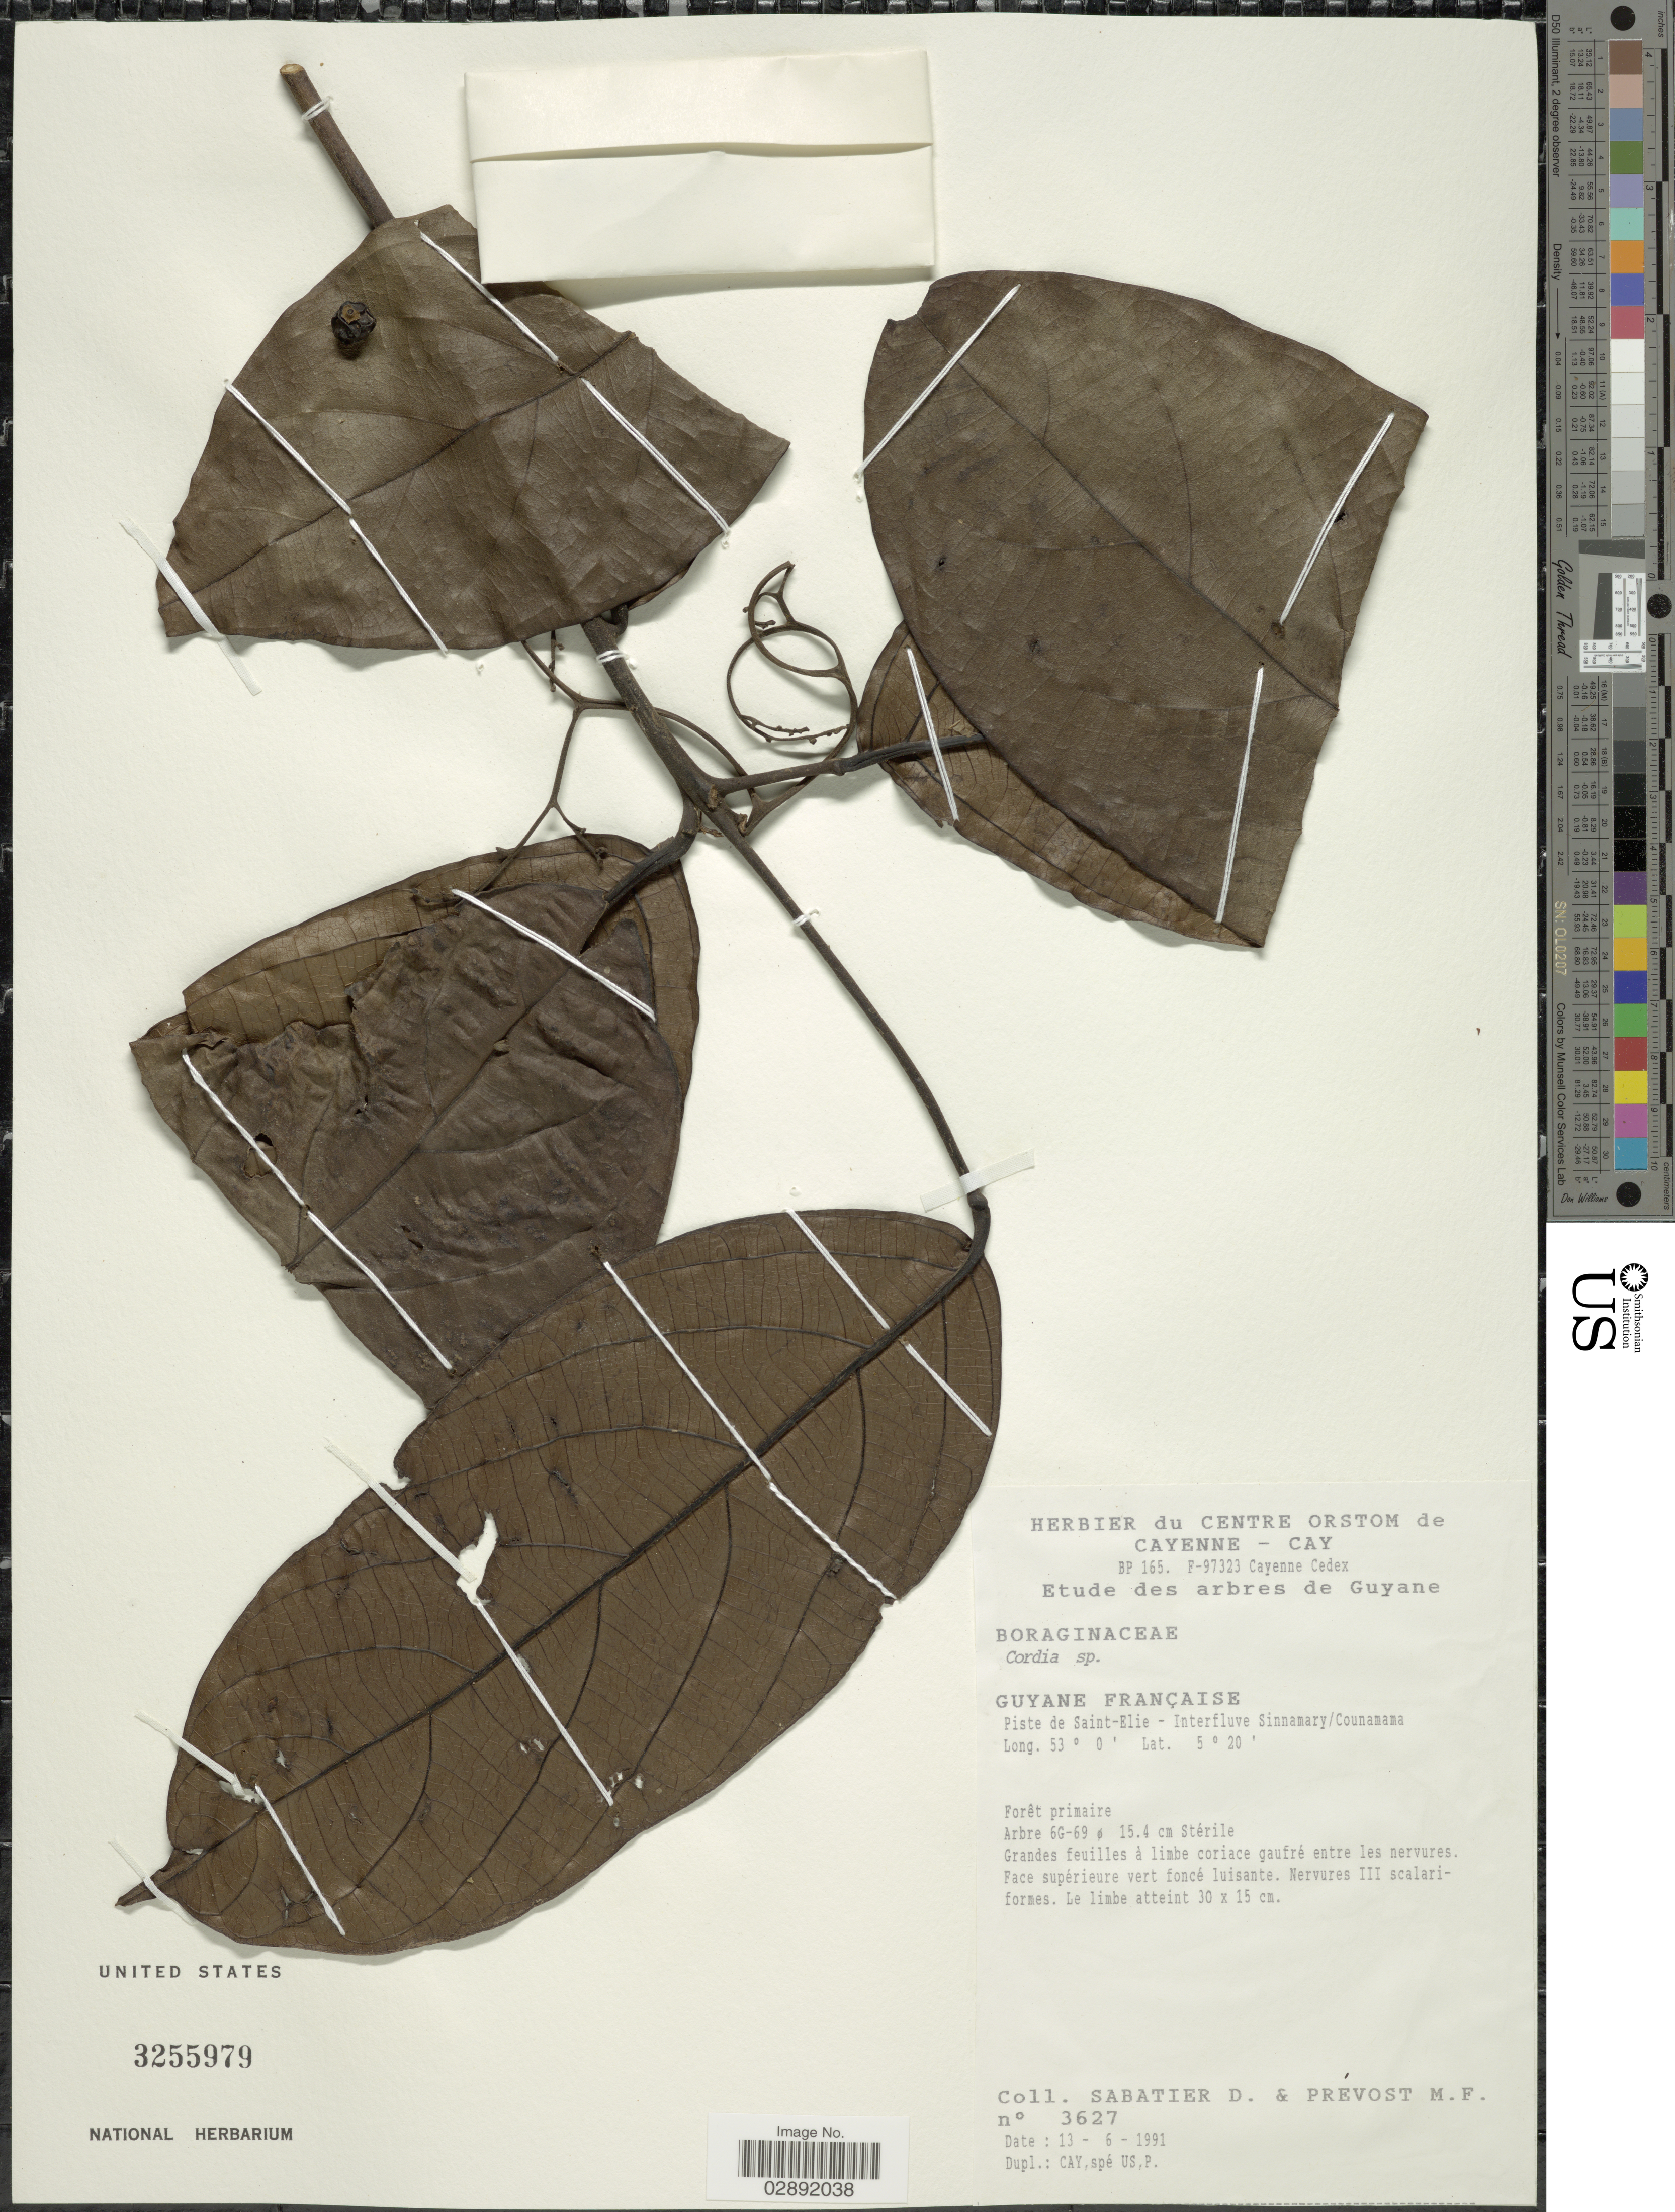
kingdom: Plantae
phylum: Tracheophyta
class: Magnoliopsida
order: Boraginales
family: Cordiaceae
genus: Cordia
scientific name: Cordia sp.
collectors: D. Sabatier & M. Prévost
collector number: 3627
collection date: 1991-06-13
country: French Guiana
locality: Guyane Française, Piste de Saint-Elie - Interfluve Sinnamary/Counamama.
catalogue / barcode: US 3255979